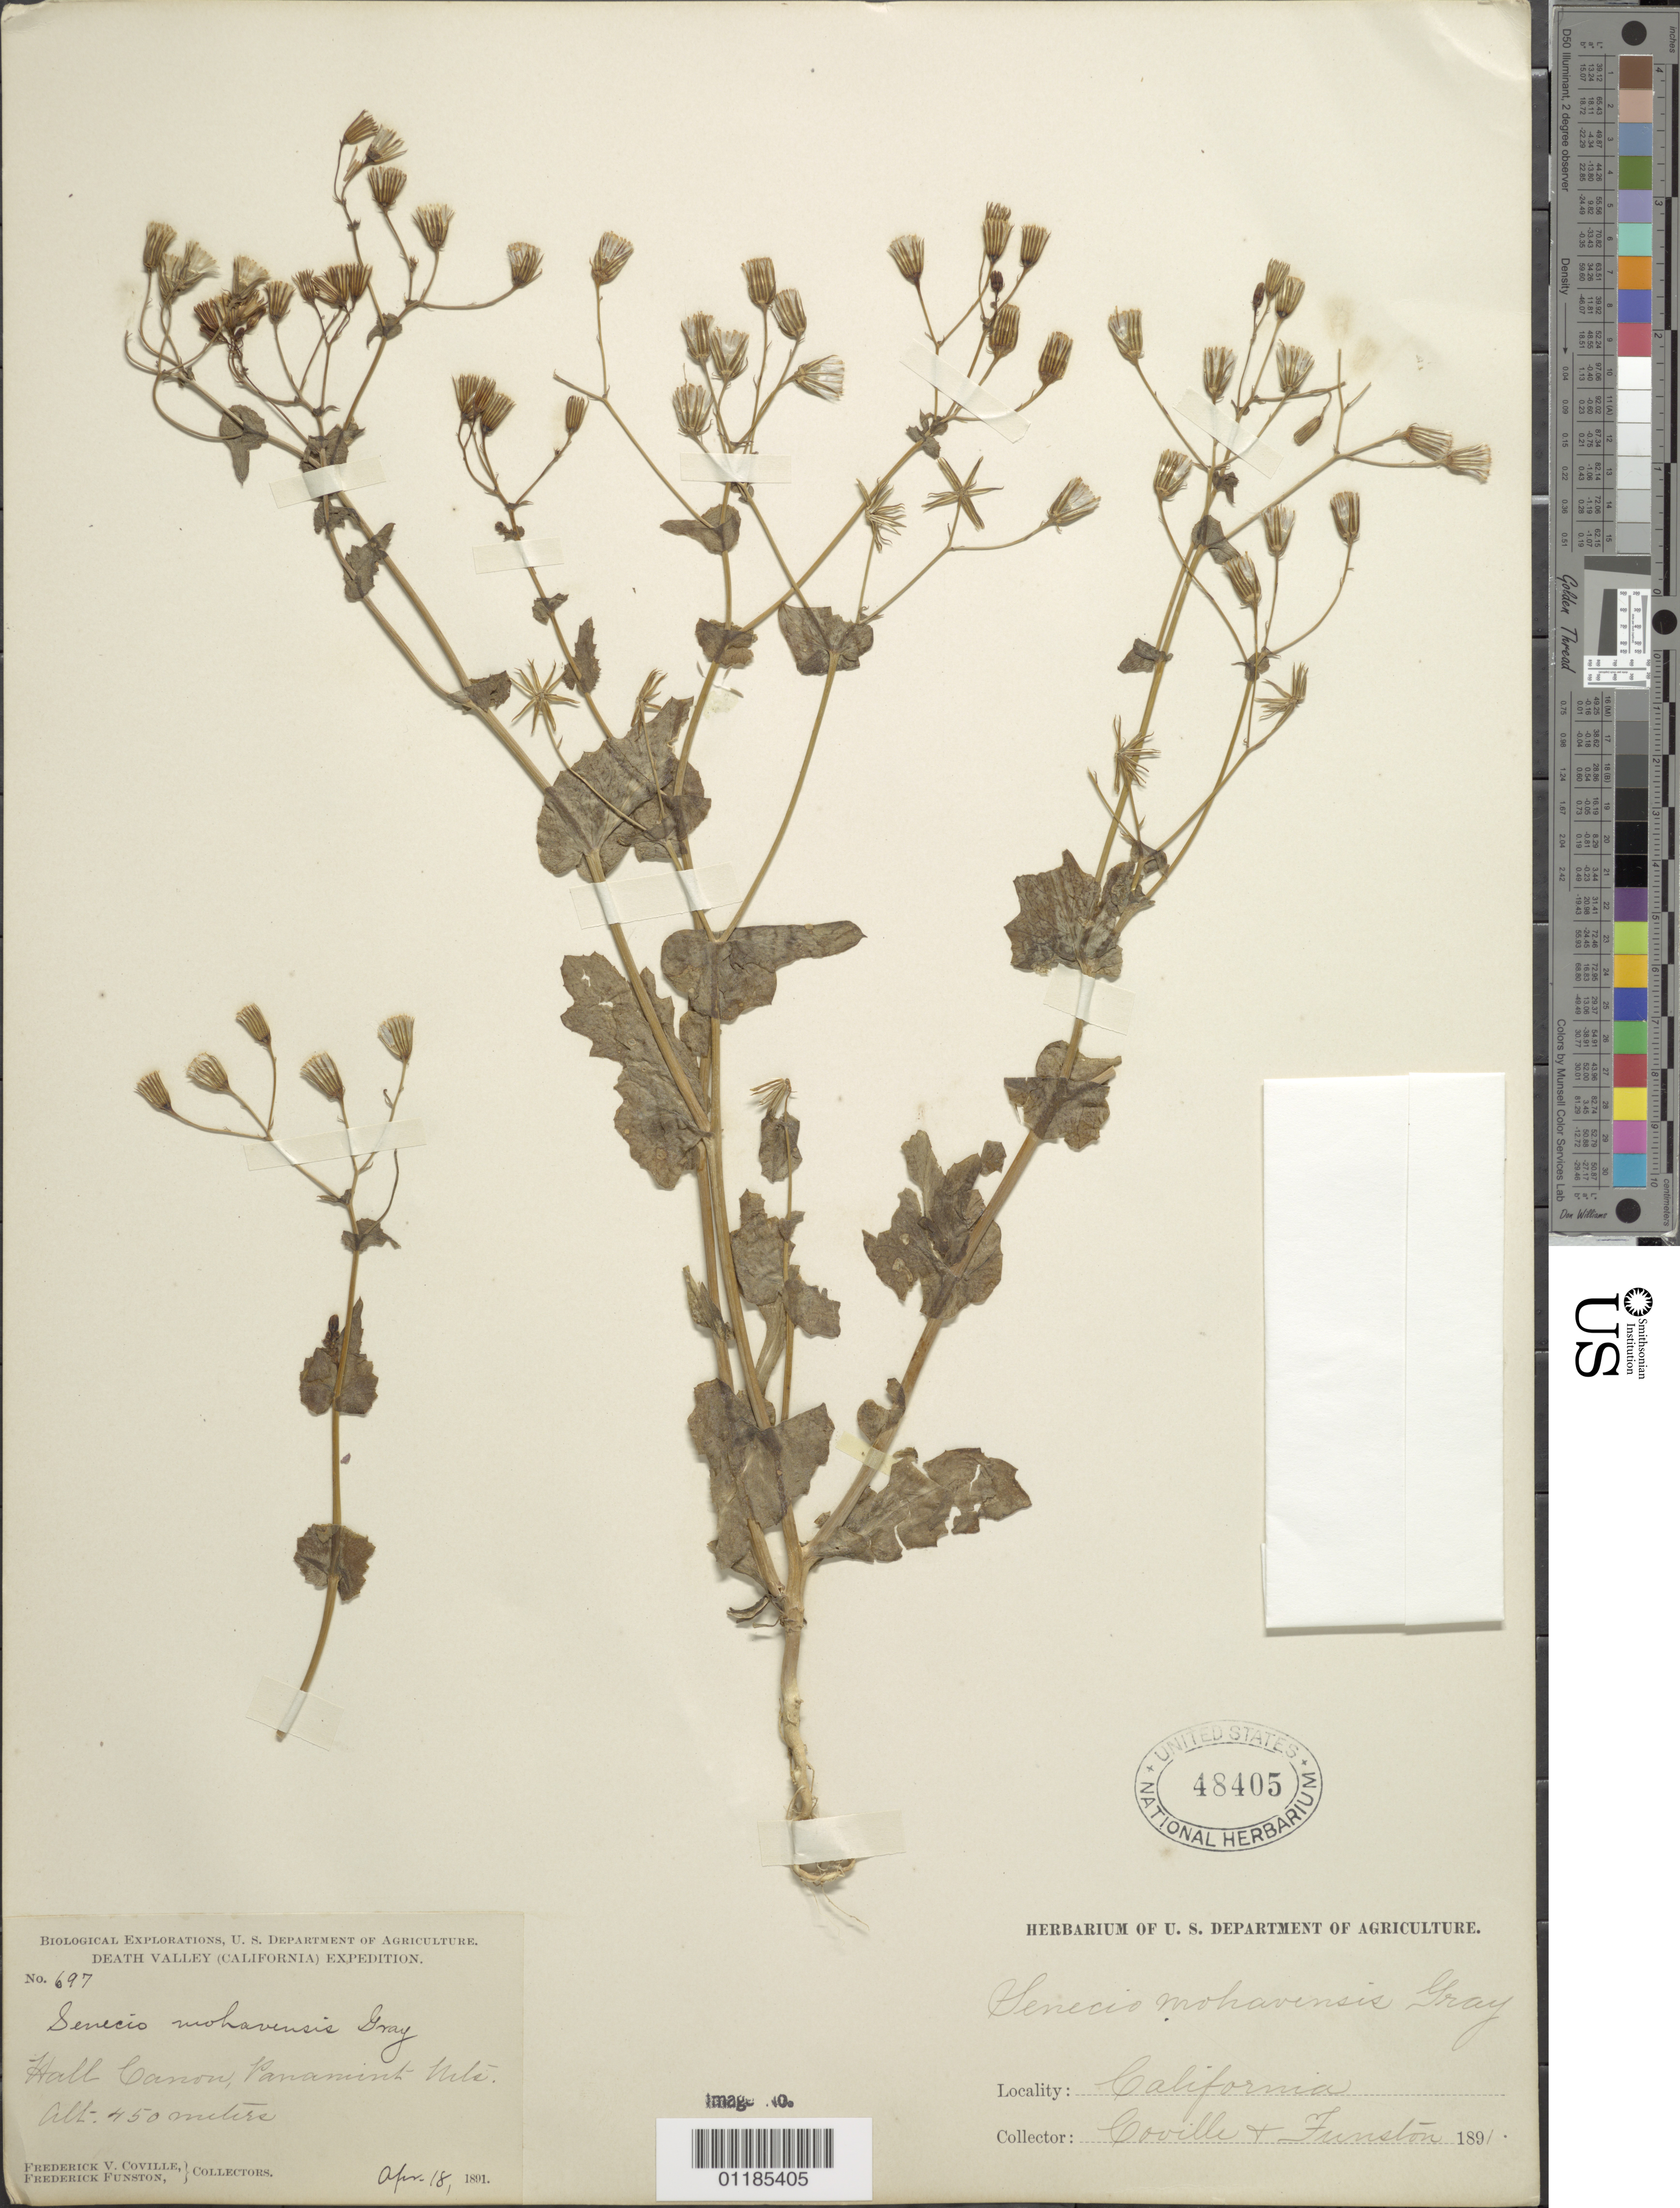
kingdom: Plantae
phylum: Tracheophyta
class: Magnoliopsida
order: Asterales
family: Asteraceae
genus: Senecio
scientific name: Senecio mohavensis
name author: A. Gray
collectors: F. V. Coville & F. Funston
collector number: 697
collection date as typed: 18 Apr 1891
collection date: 1891-04-18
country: United States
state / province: California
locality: Hall Canyon, Panamint Mts.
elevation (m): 450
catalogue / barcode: US 48405